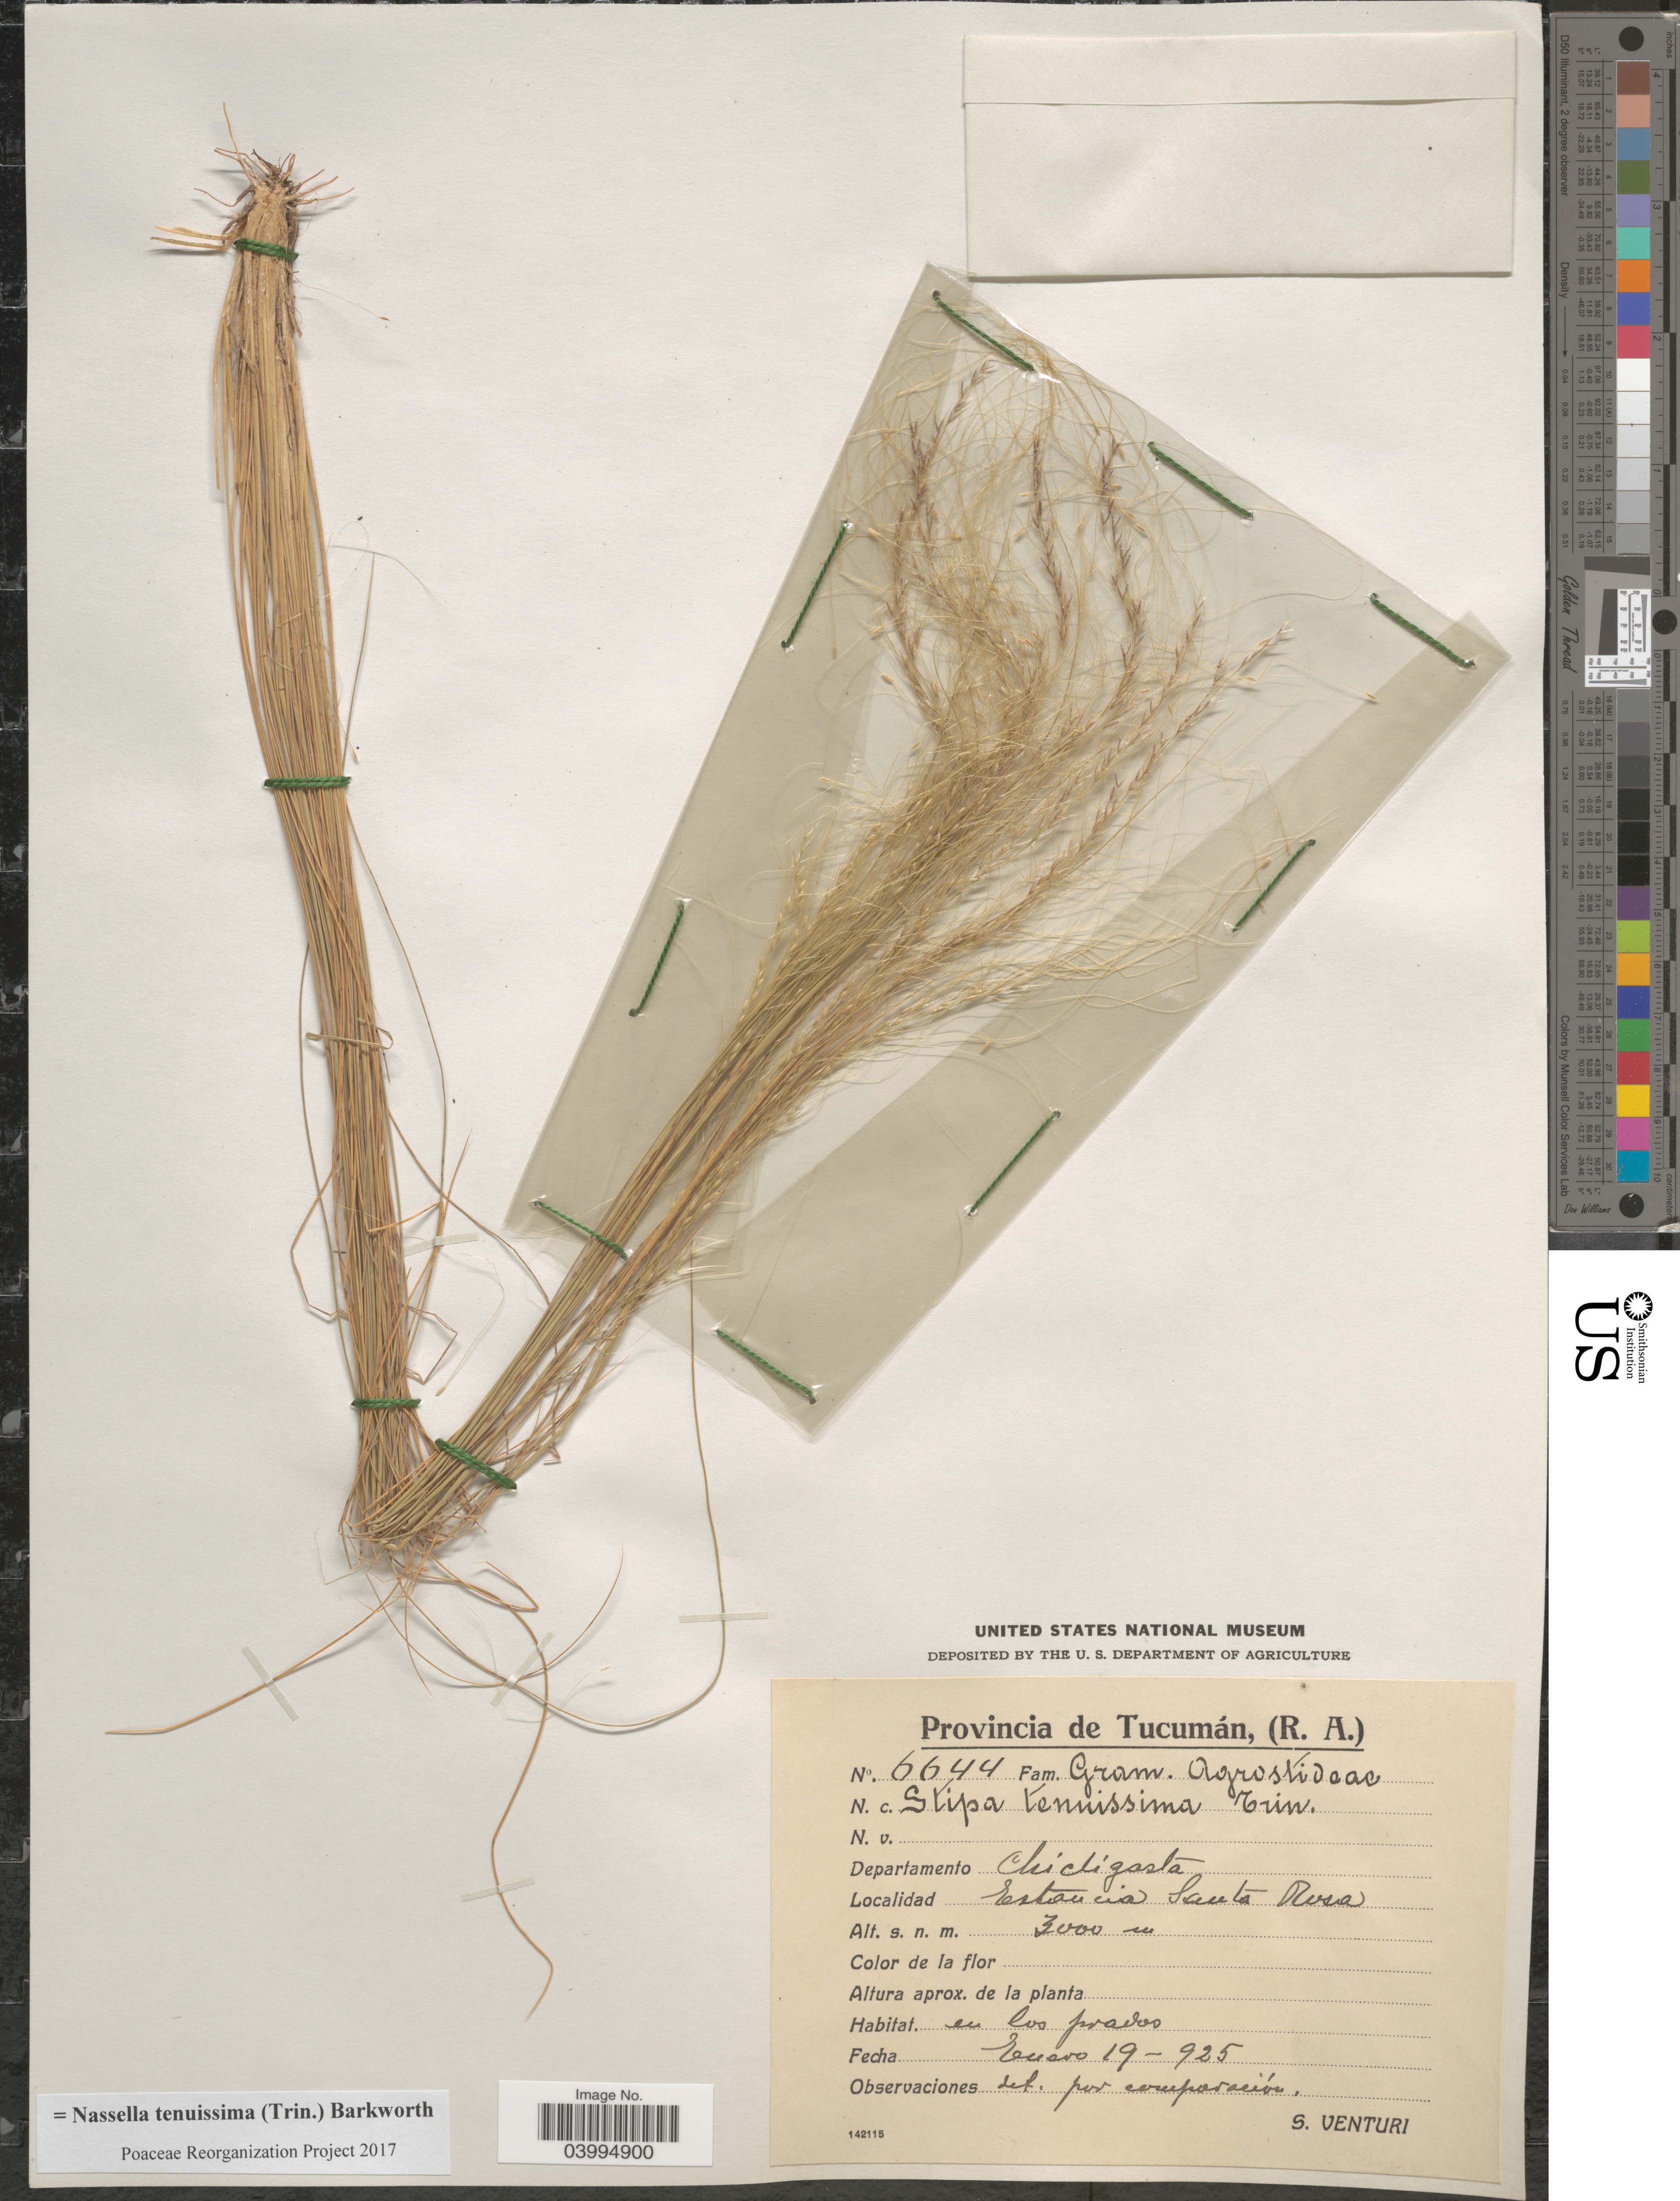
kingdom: Plantae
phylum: Tracheophyta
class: Liliopsida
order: Poales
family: Poaceae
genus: Nassella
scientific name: Nassella tenuissima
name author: (Trin.) Barkworth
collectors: S. Venturi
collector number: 6644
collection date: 1925-01-19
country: Argentina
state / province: Tucuman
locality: Departamento Chicligasta. Estancia Santa Rosa.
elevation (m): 3000